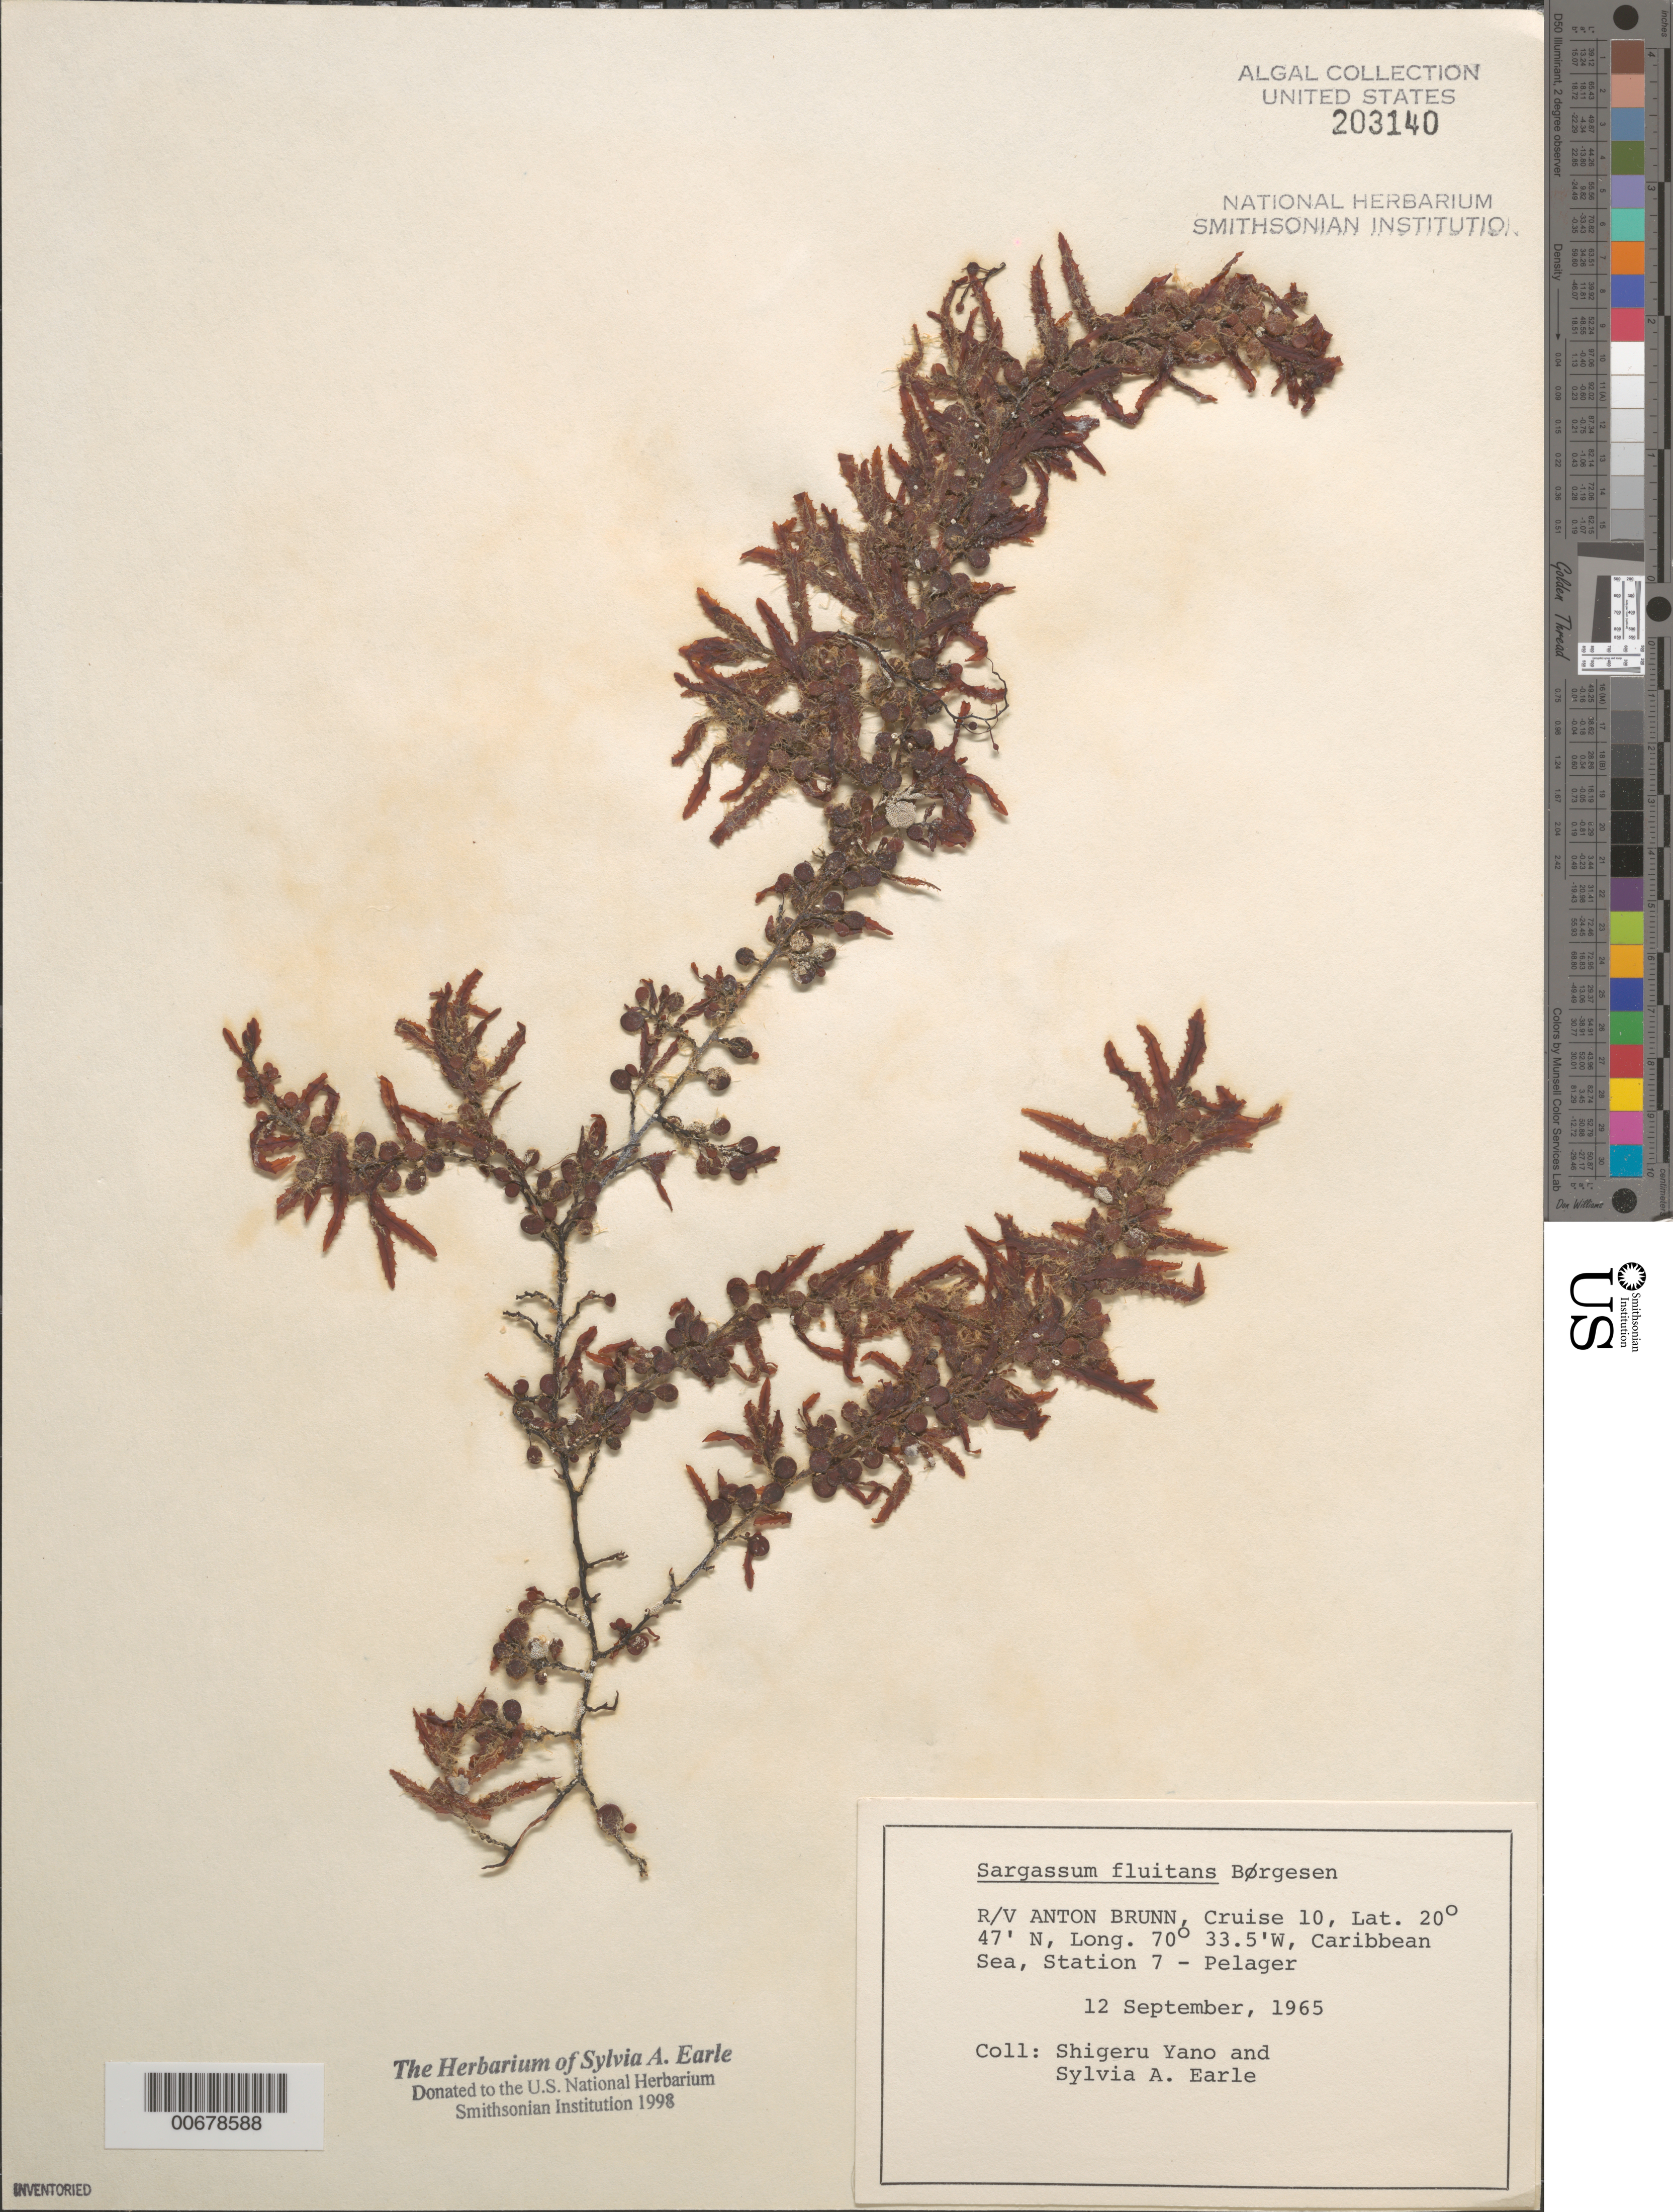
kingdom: Chromista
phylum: Ochrophyta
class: Phaeophyceae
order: Fucales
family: Sargassaceae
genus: Sargassum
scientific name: Sargassum fluitans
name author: (Børgesen) Børgesen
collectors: S. Yano & S. A. Earle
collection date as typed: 12 Sep 1965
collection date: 1965-09-12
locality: Caribbean Sea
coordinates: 20 47' N, 70 33.5' W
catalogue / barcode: US 203140